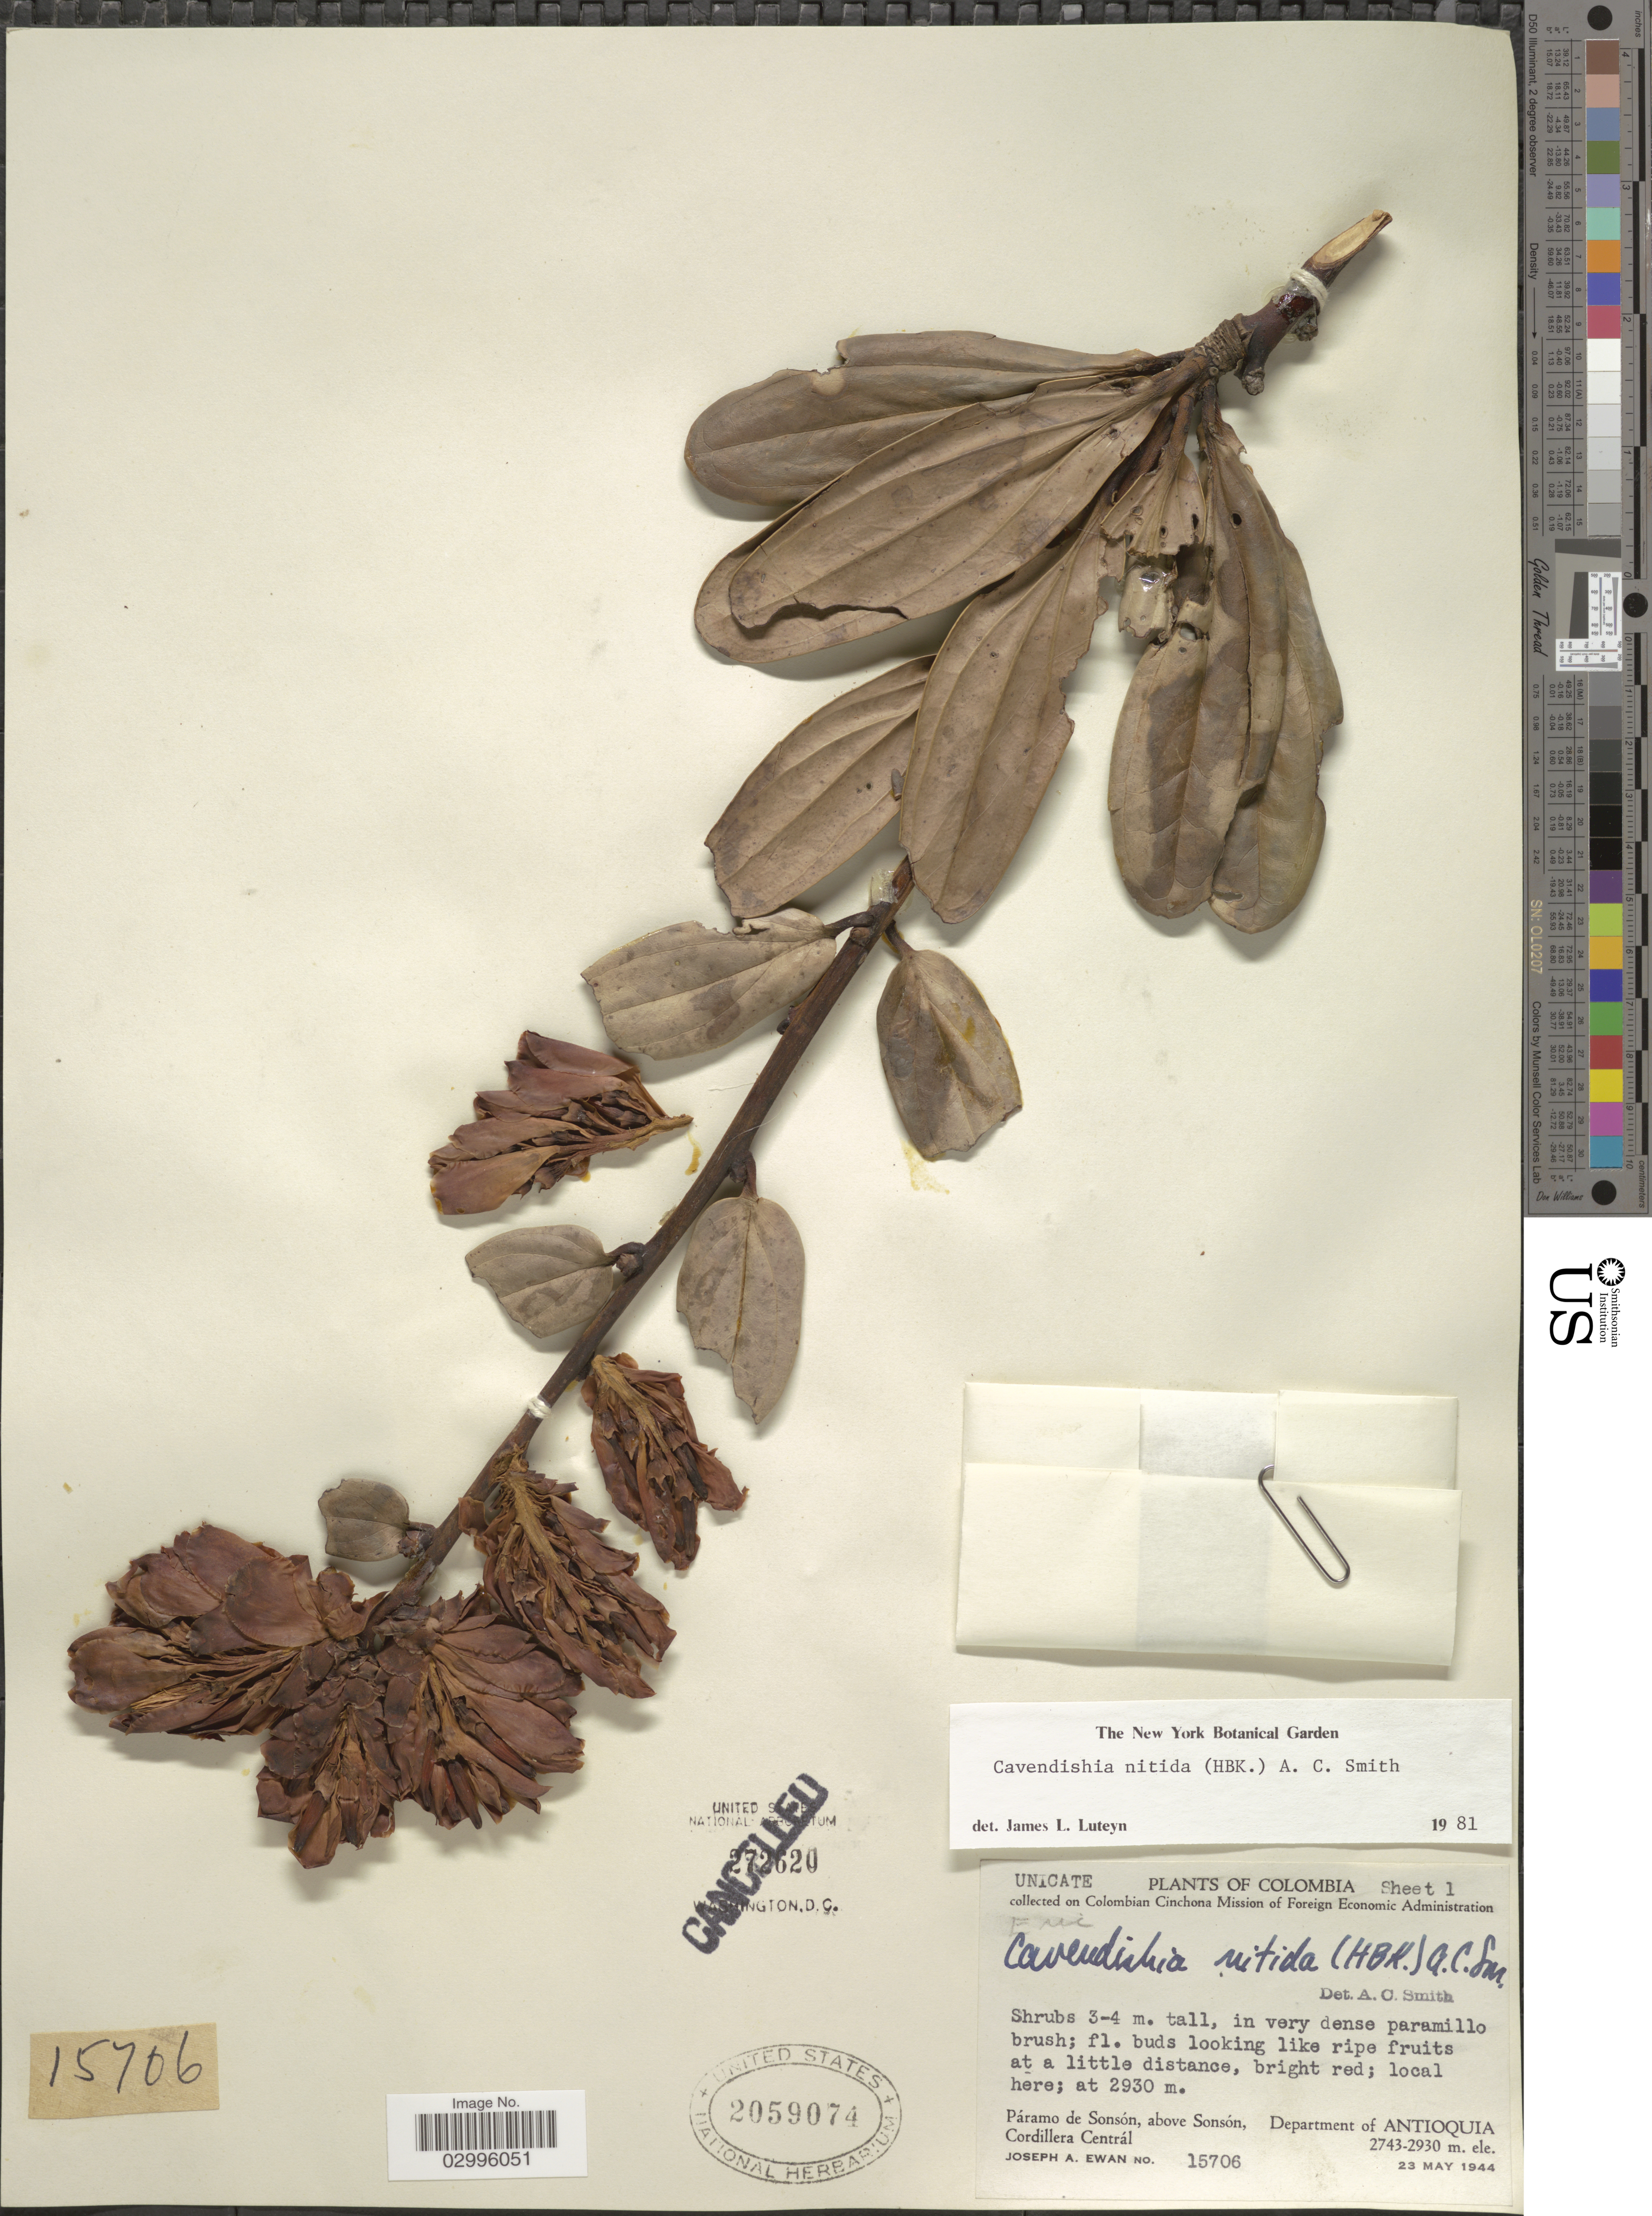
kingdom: Plantae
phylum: Tracheophyta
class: Magnoliopsida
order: Ericales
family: Ericaceae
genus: Cavendishia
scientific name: Cavendishia nitida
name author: (Kunth) A.C. Sm.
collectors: J. A. Ewan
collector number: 15706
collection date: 1944-05-23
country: Colombia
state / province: Antioquia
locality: Páramo de Sonsón, above Sonsón, Cordillera Centrál. Department of Antioquia.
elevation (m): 2930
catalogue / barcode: US 2059074